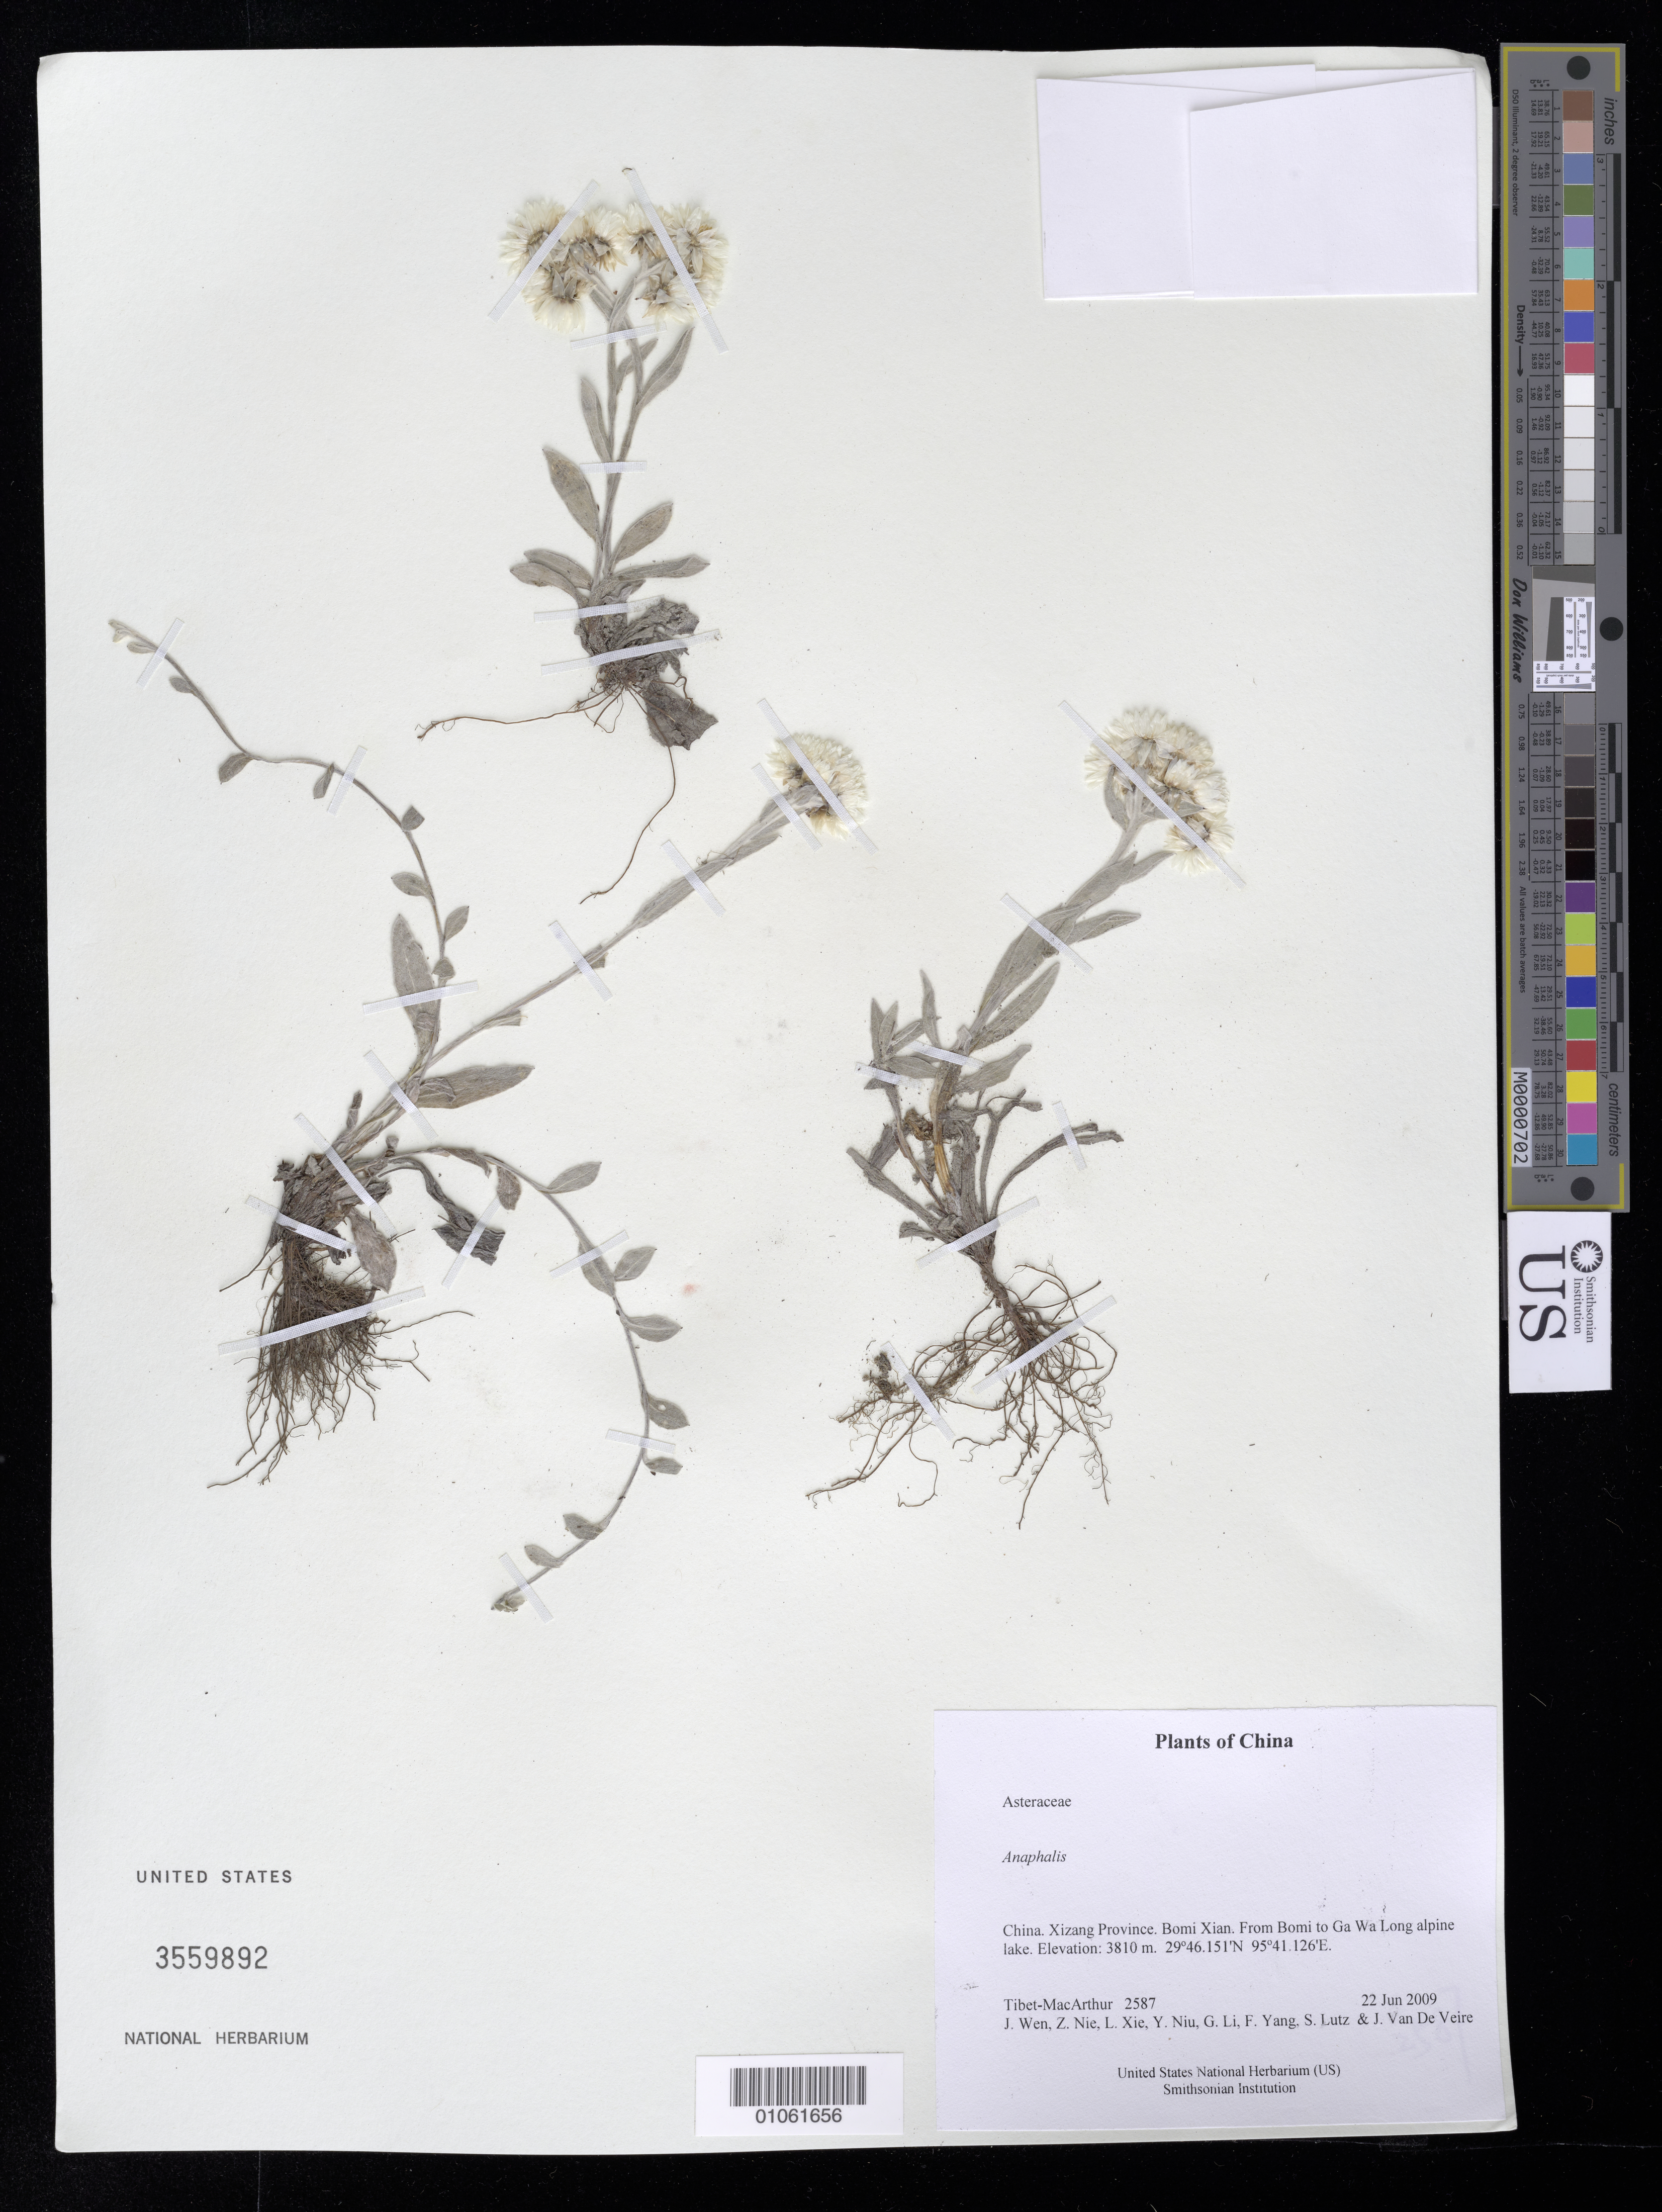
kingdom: Plantae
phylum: Tracheophyta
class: Magnoliopsida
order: Asterales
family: Asteraceae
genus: Anaphalis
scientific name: Anaphalis sp.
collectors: Tibet-MacArthur, J. Wen, Z. Nie, L. Xie, Y. Niu, G. Li, F. Yang, S. Lutz & J. Van De Veire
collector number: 2587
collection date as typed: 22 Jun 2009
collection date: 2009-06-22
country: China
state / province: Xizang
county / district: Bomi Xian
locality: From Bomi to Ga Wa Long alpine lake.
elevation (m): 3810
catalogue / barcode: US 3559892